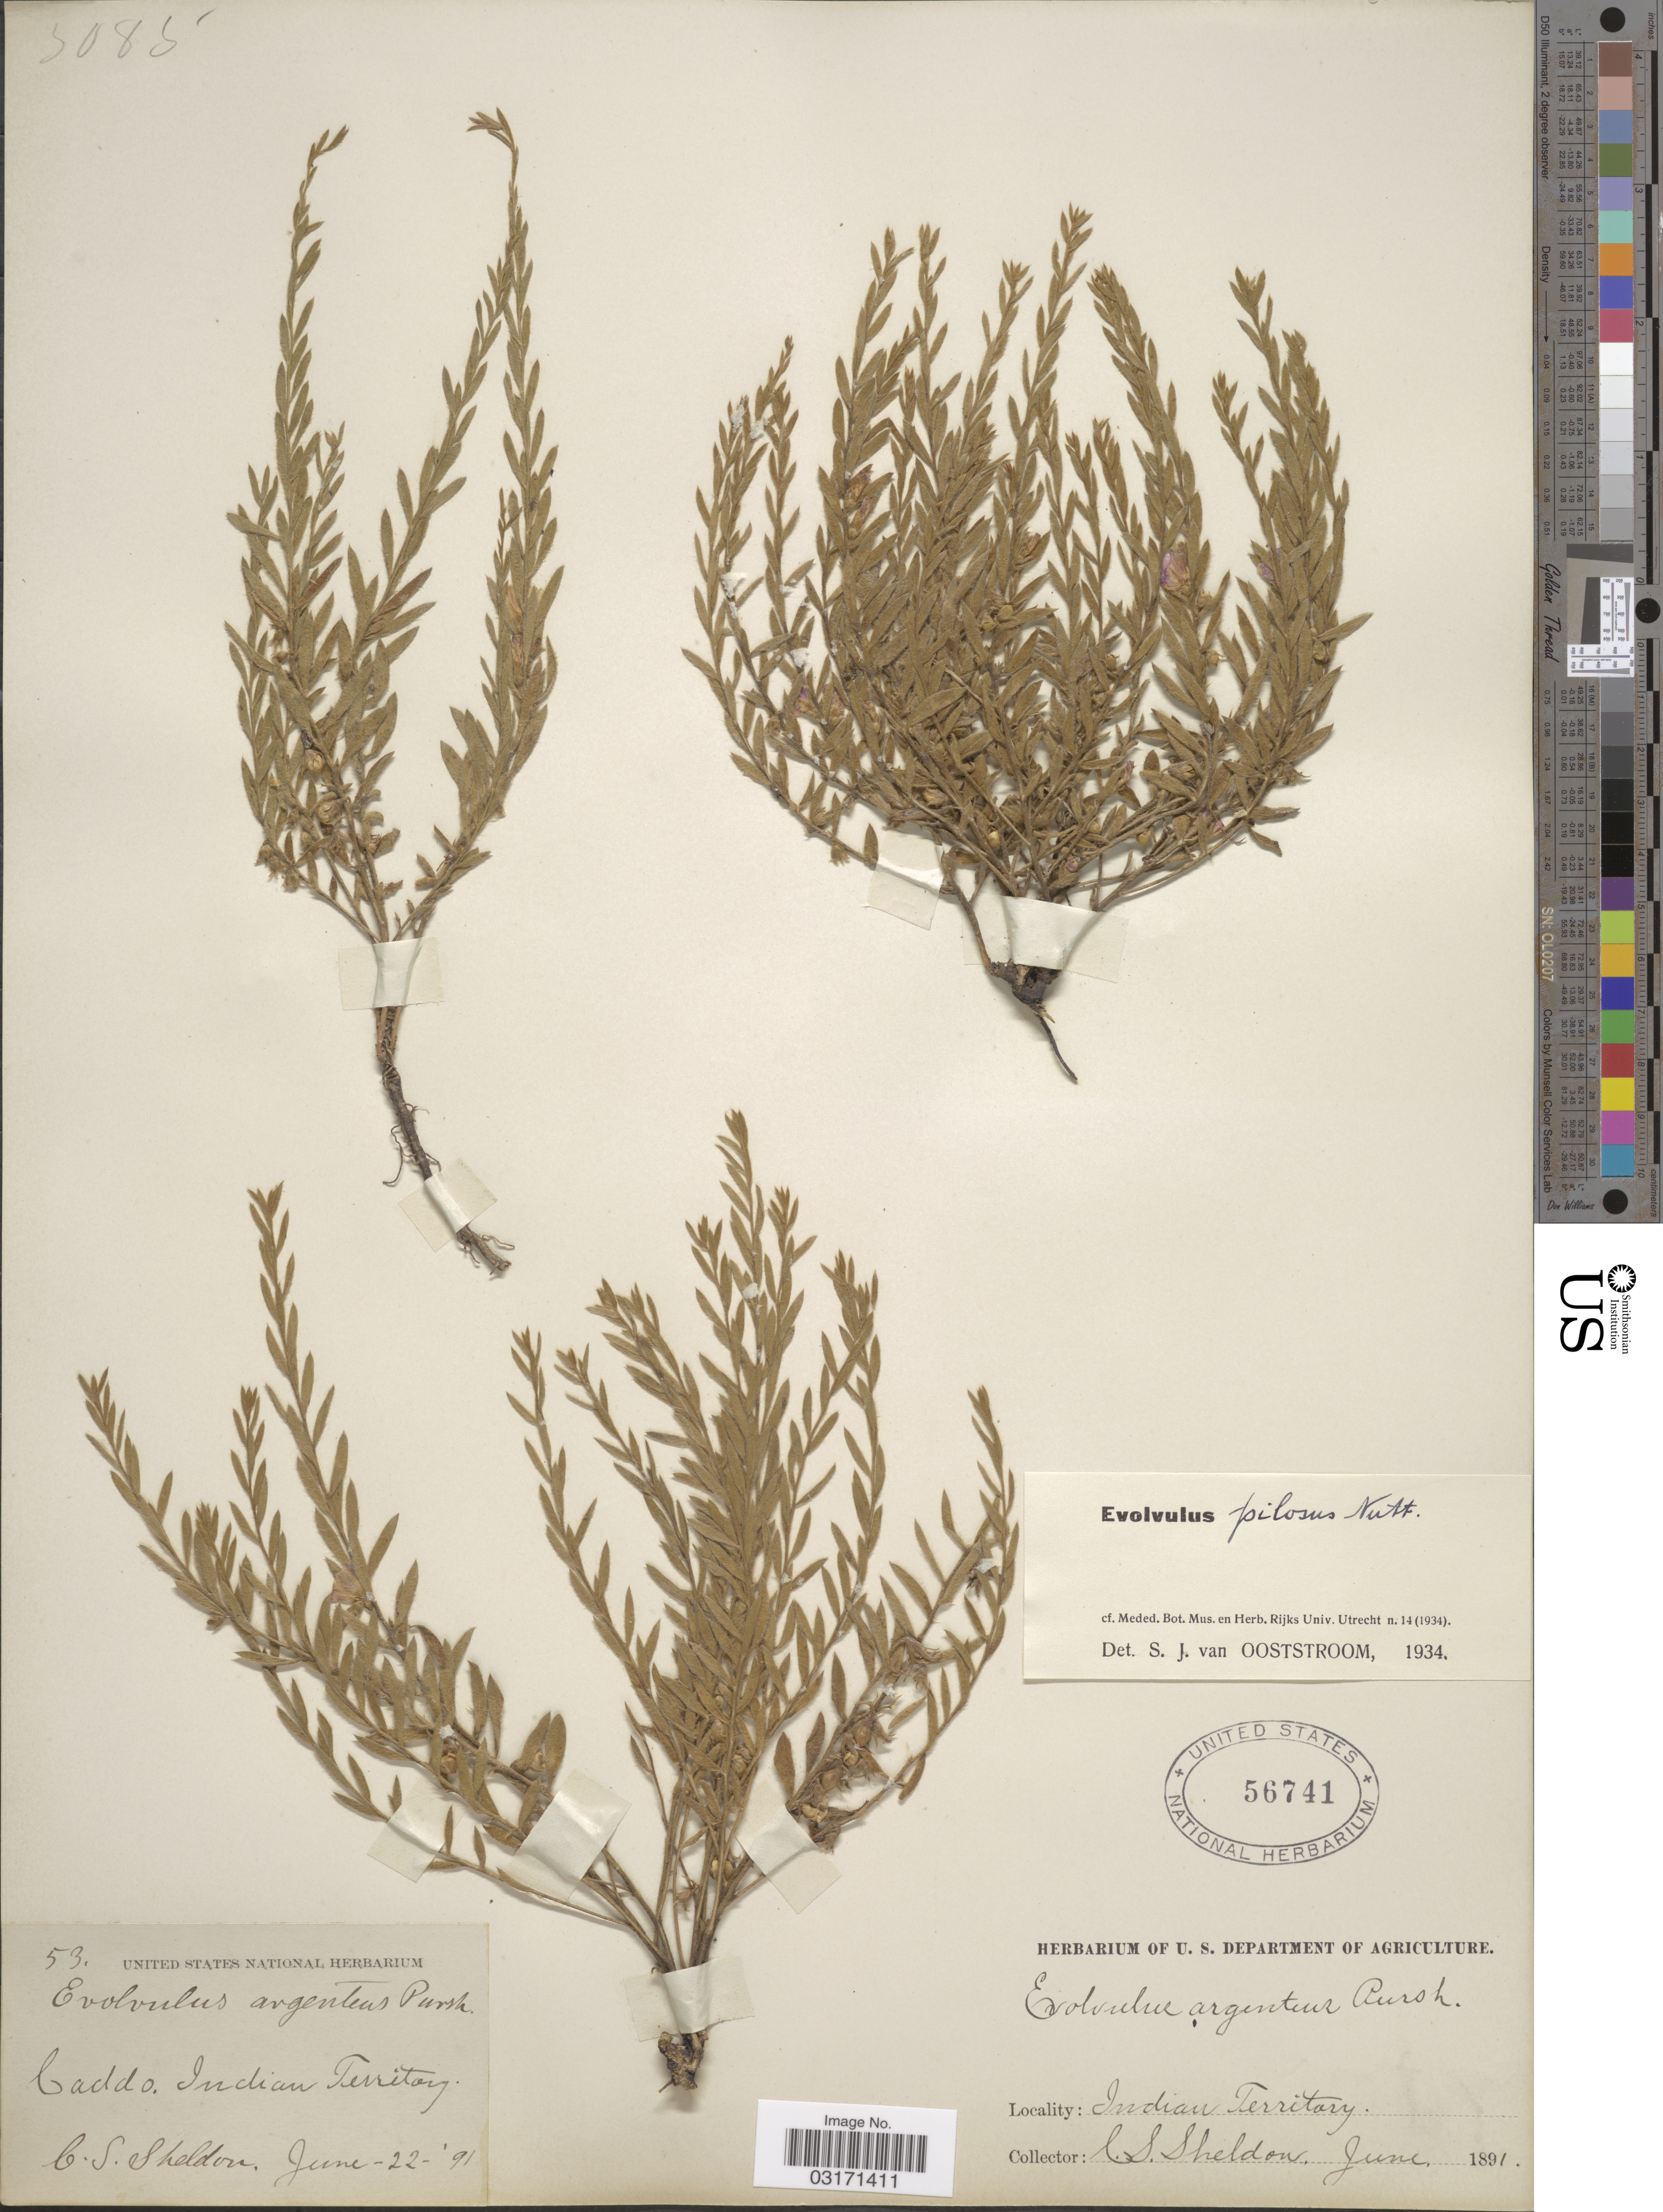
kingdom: Plantae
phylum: Tracheophyta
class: Magnoliopsida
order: Solanales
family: Convolvulaceae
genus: Evolvulus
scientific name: Evolvulus pilosus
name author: Roxb.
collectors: C. S. Sheldon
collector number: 53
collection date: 1891-06-22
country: United States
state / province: Oklahoma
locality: Caddo, Indian Territory.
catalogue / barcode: US 56741